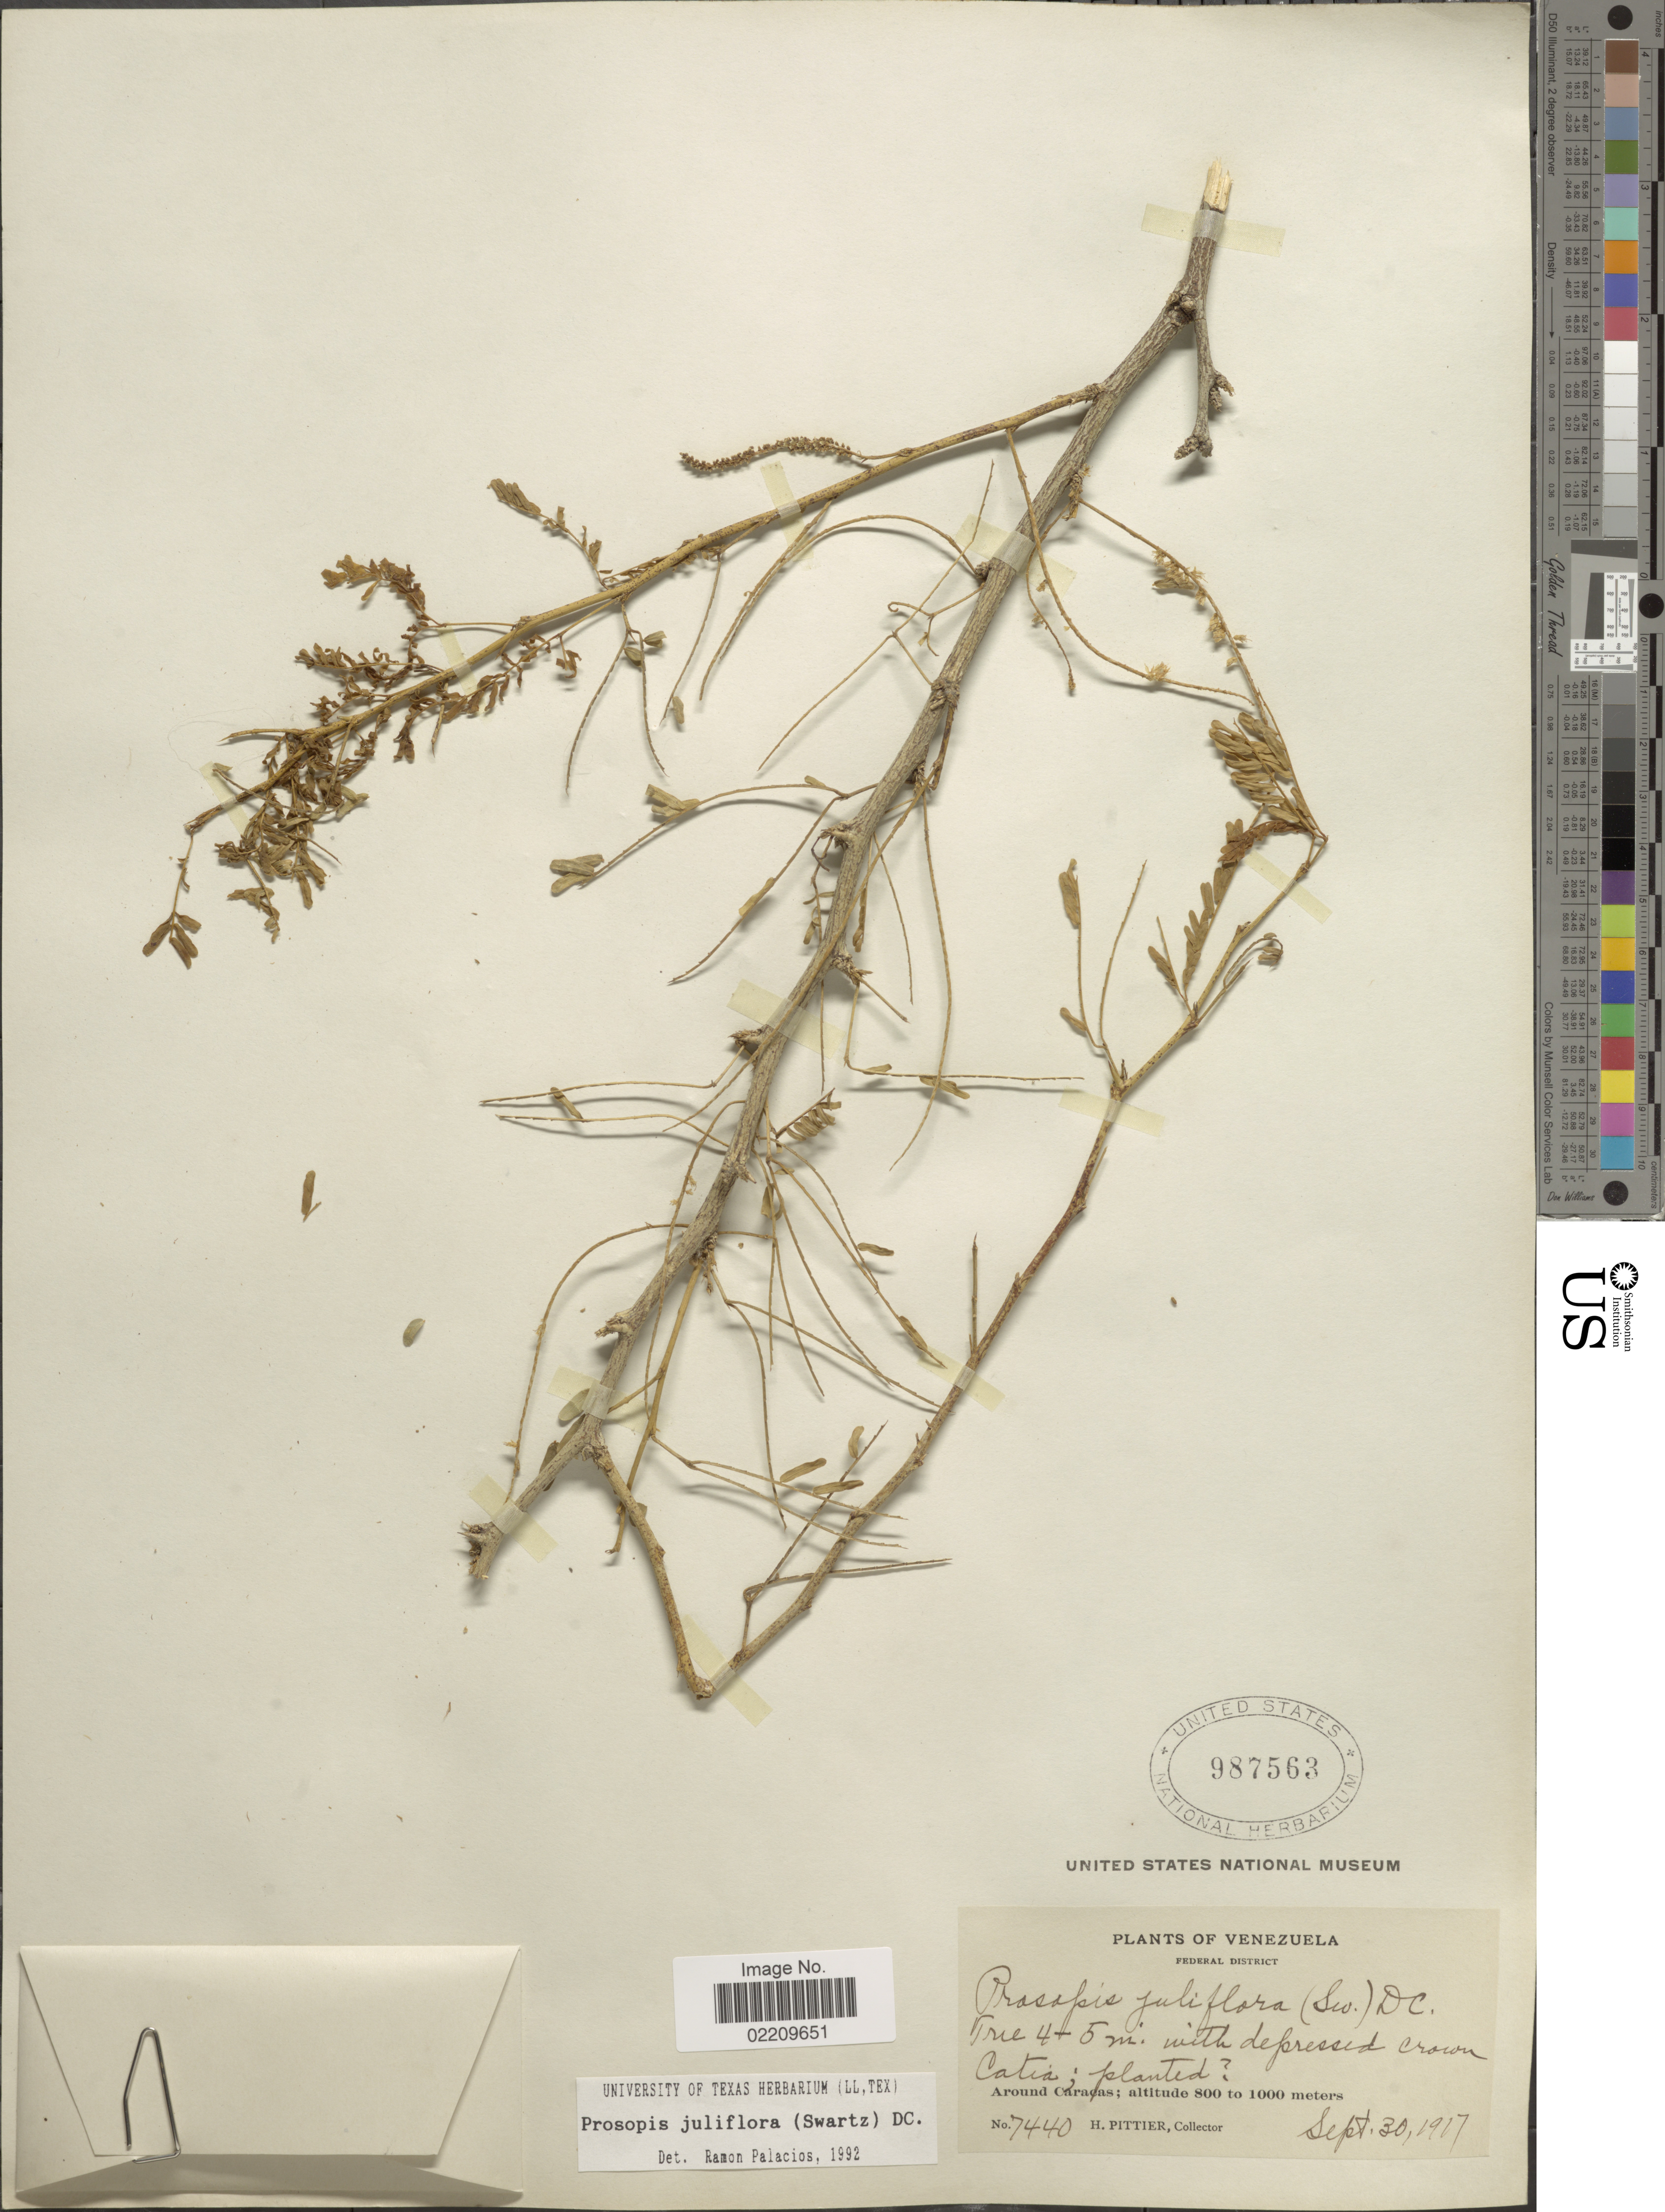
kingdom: Plantae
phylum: Tracheophyta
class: Magnoliopsida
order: Fabales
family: Fabaceae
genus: Neltuma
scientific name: Neltuma juliflora var. juliflora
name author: (Sw.) Raf.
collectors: H. F. Pittier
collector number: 7440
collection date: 1917-09-30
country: Venezuela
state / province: Distrito Federal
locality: Fedrial District. Catia. Around Caracas.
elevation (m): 800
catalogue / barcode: US 987563